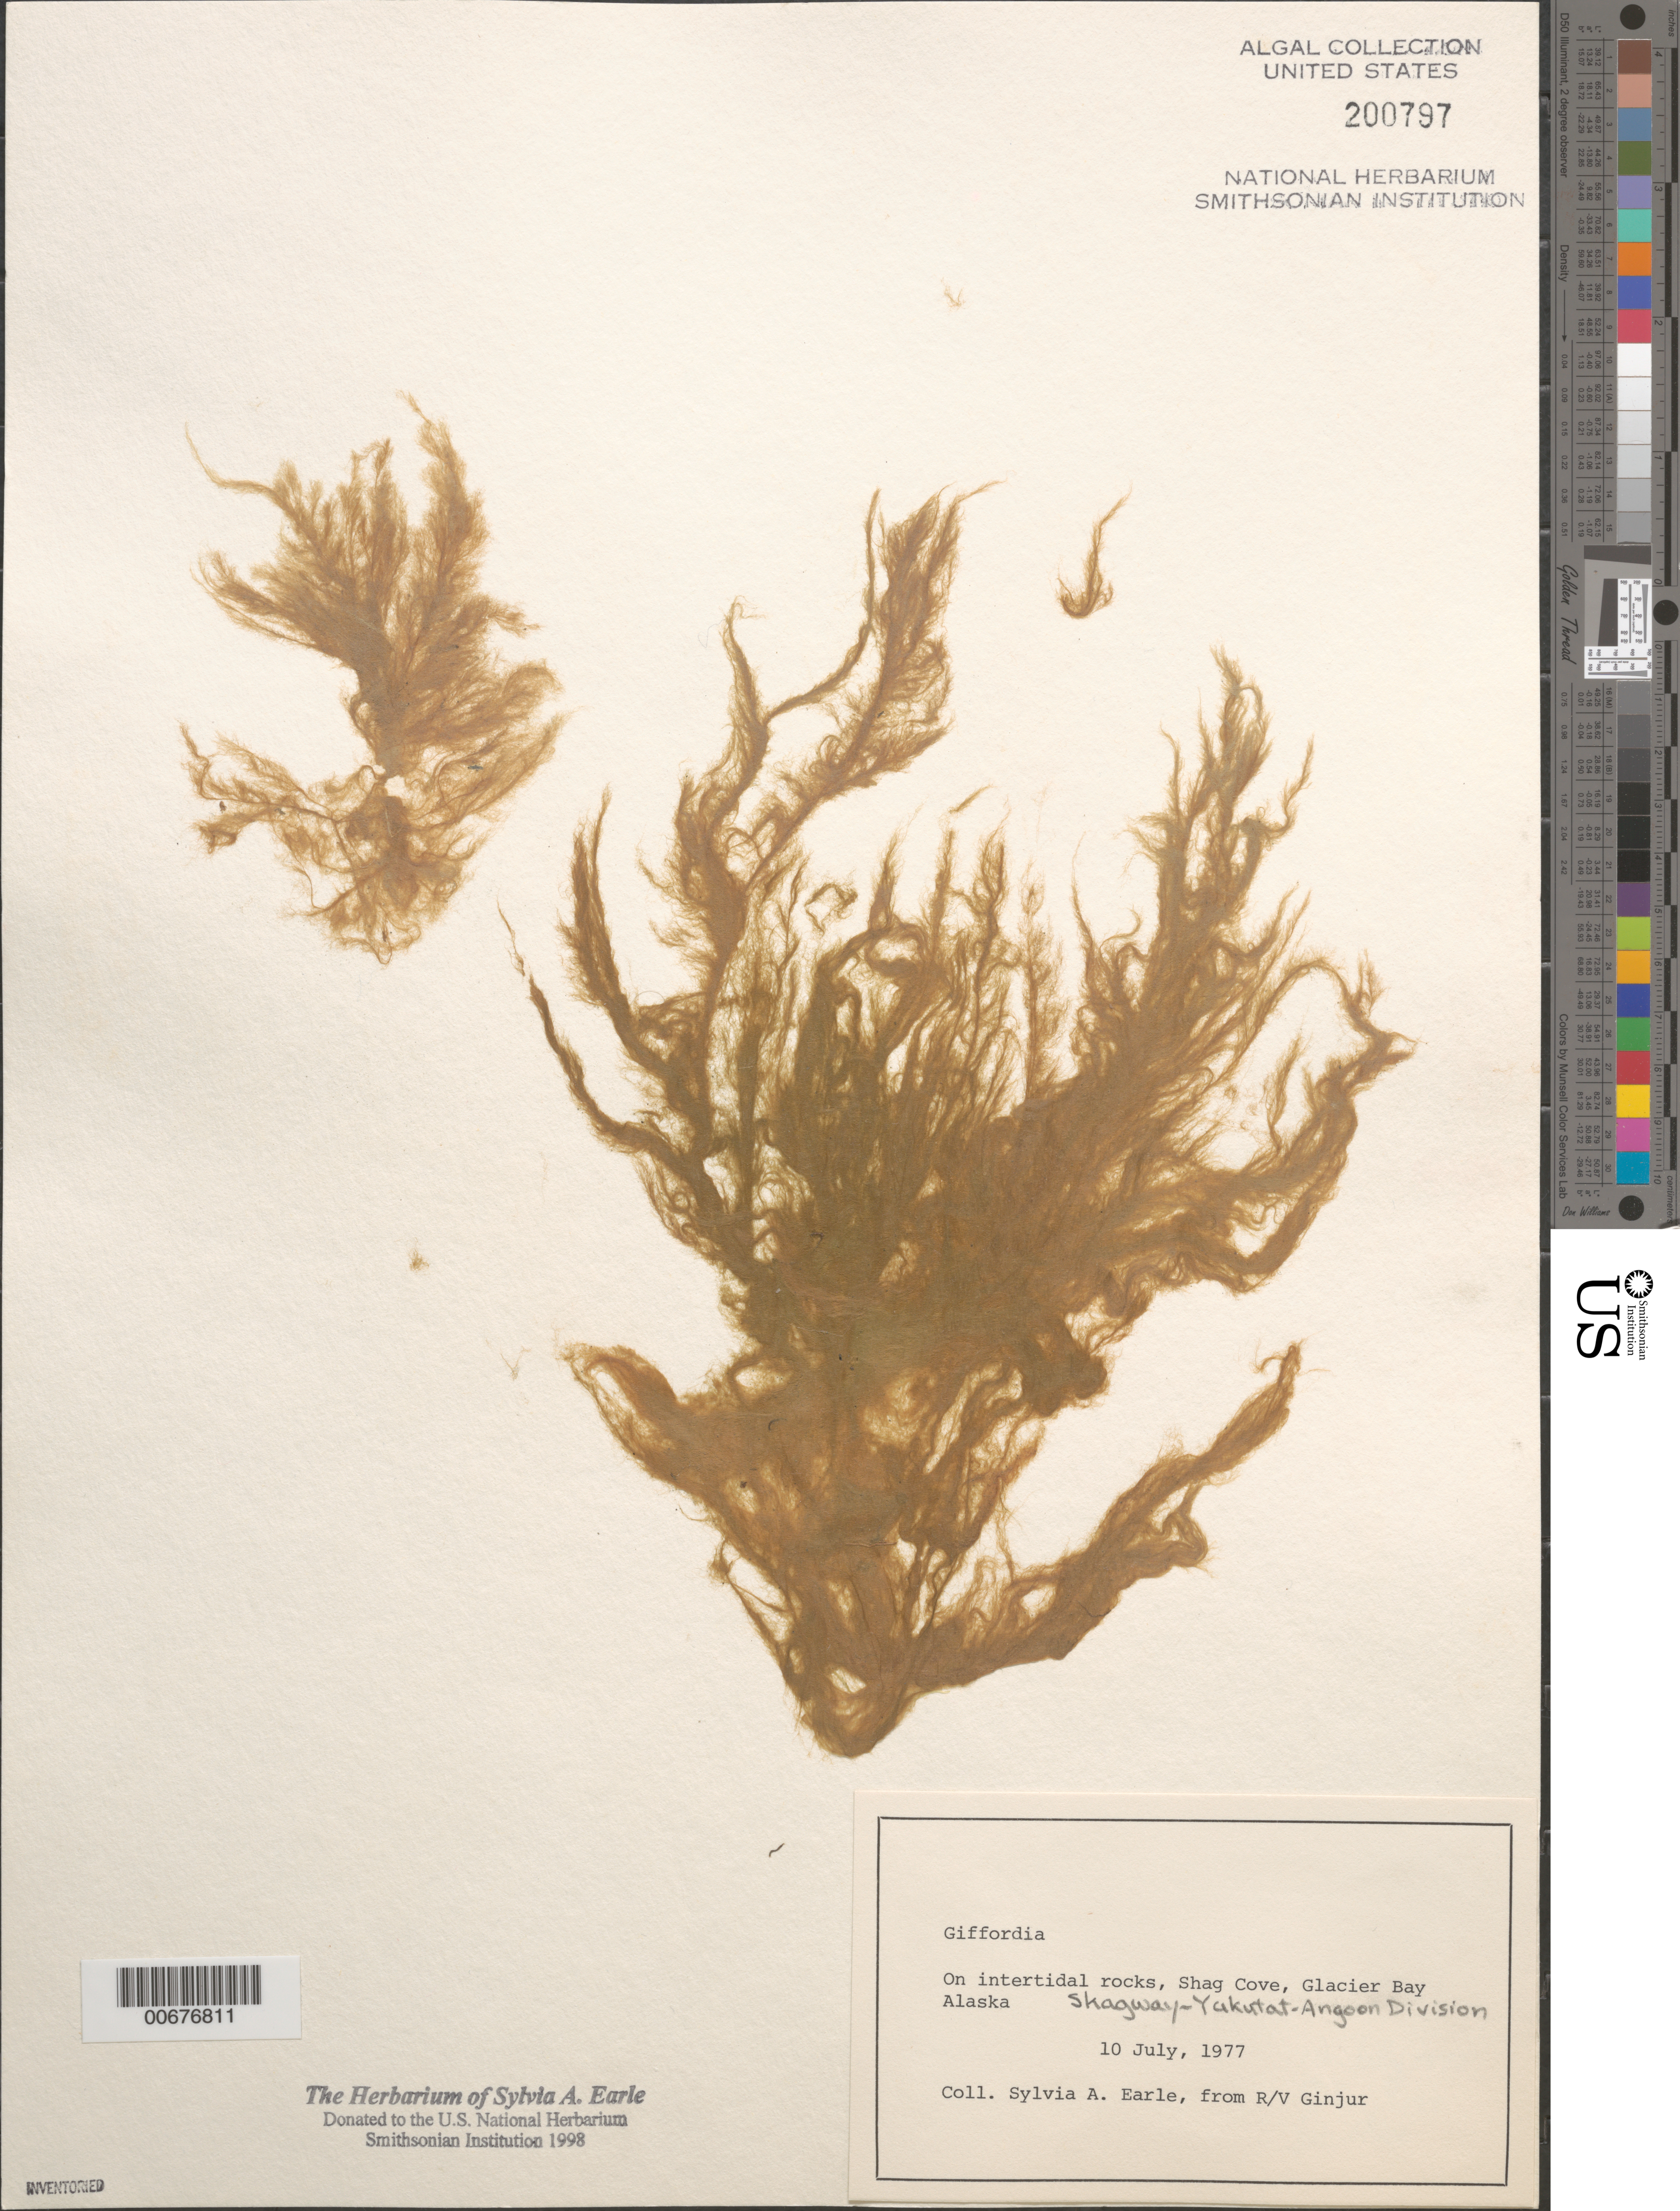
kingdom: Chromista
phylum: Ochrophyta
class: Phaeophyceae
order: Ectocarpales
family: Acinetosporaceae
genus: Hincksia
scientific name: Hincksia sp.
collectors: S. A. Earle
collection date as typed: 10 Jul 1977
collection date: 1977-07-10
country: United States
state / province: Alaska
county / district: Skagway-Yakutat-Angoon Division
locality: Shag Cove, Glacier Bay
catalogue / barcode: US 200797